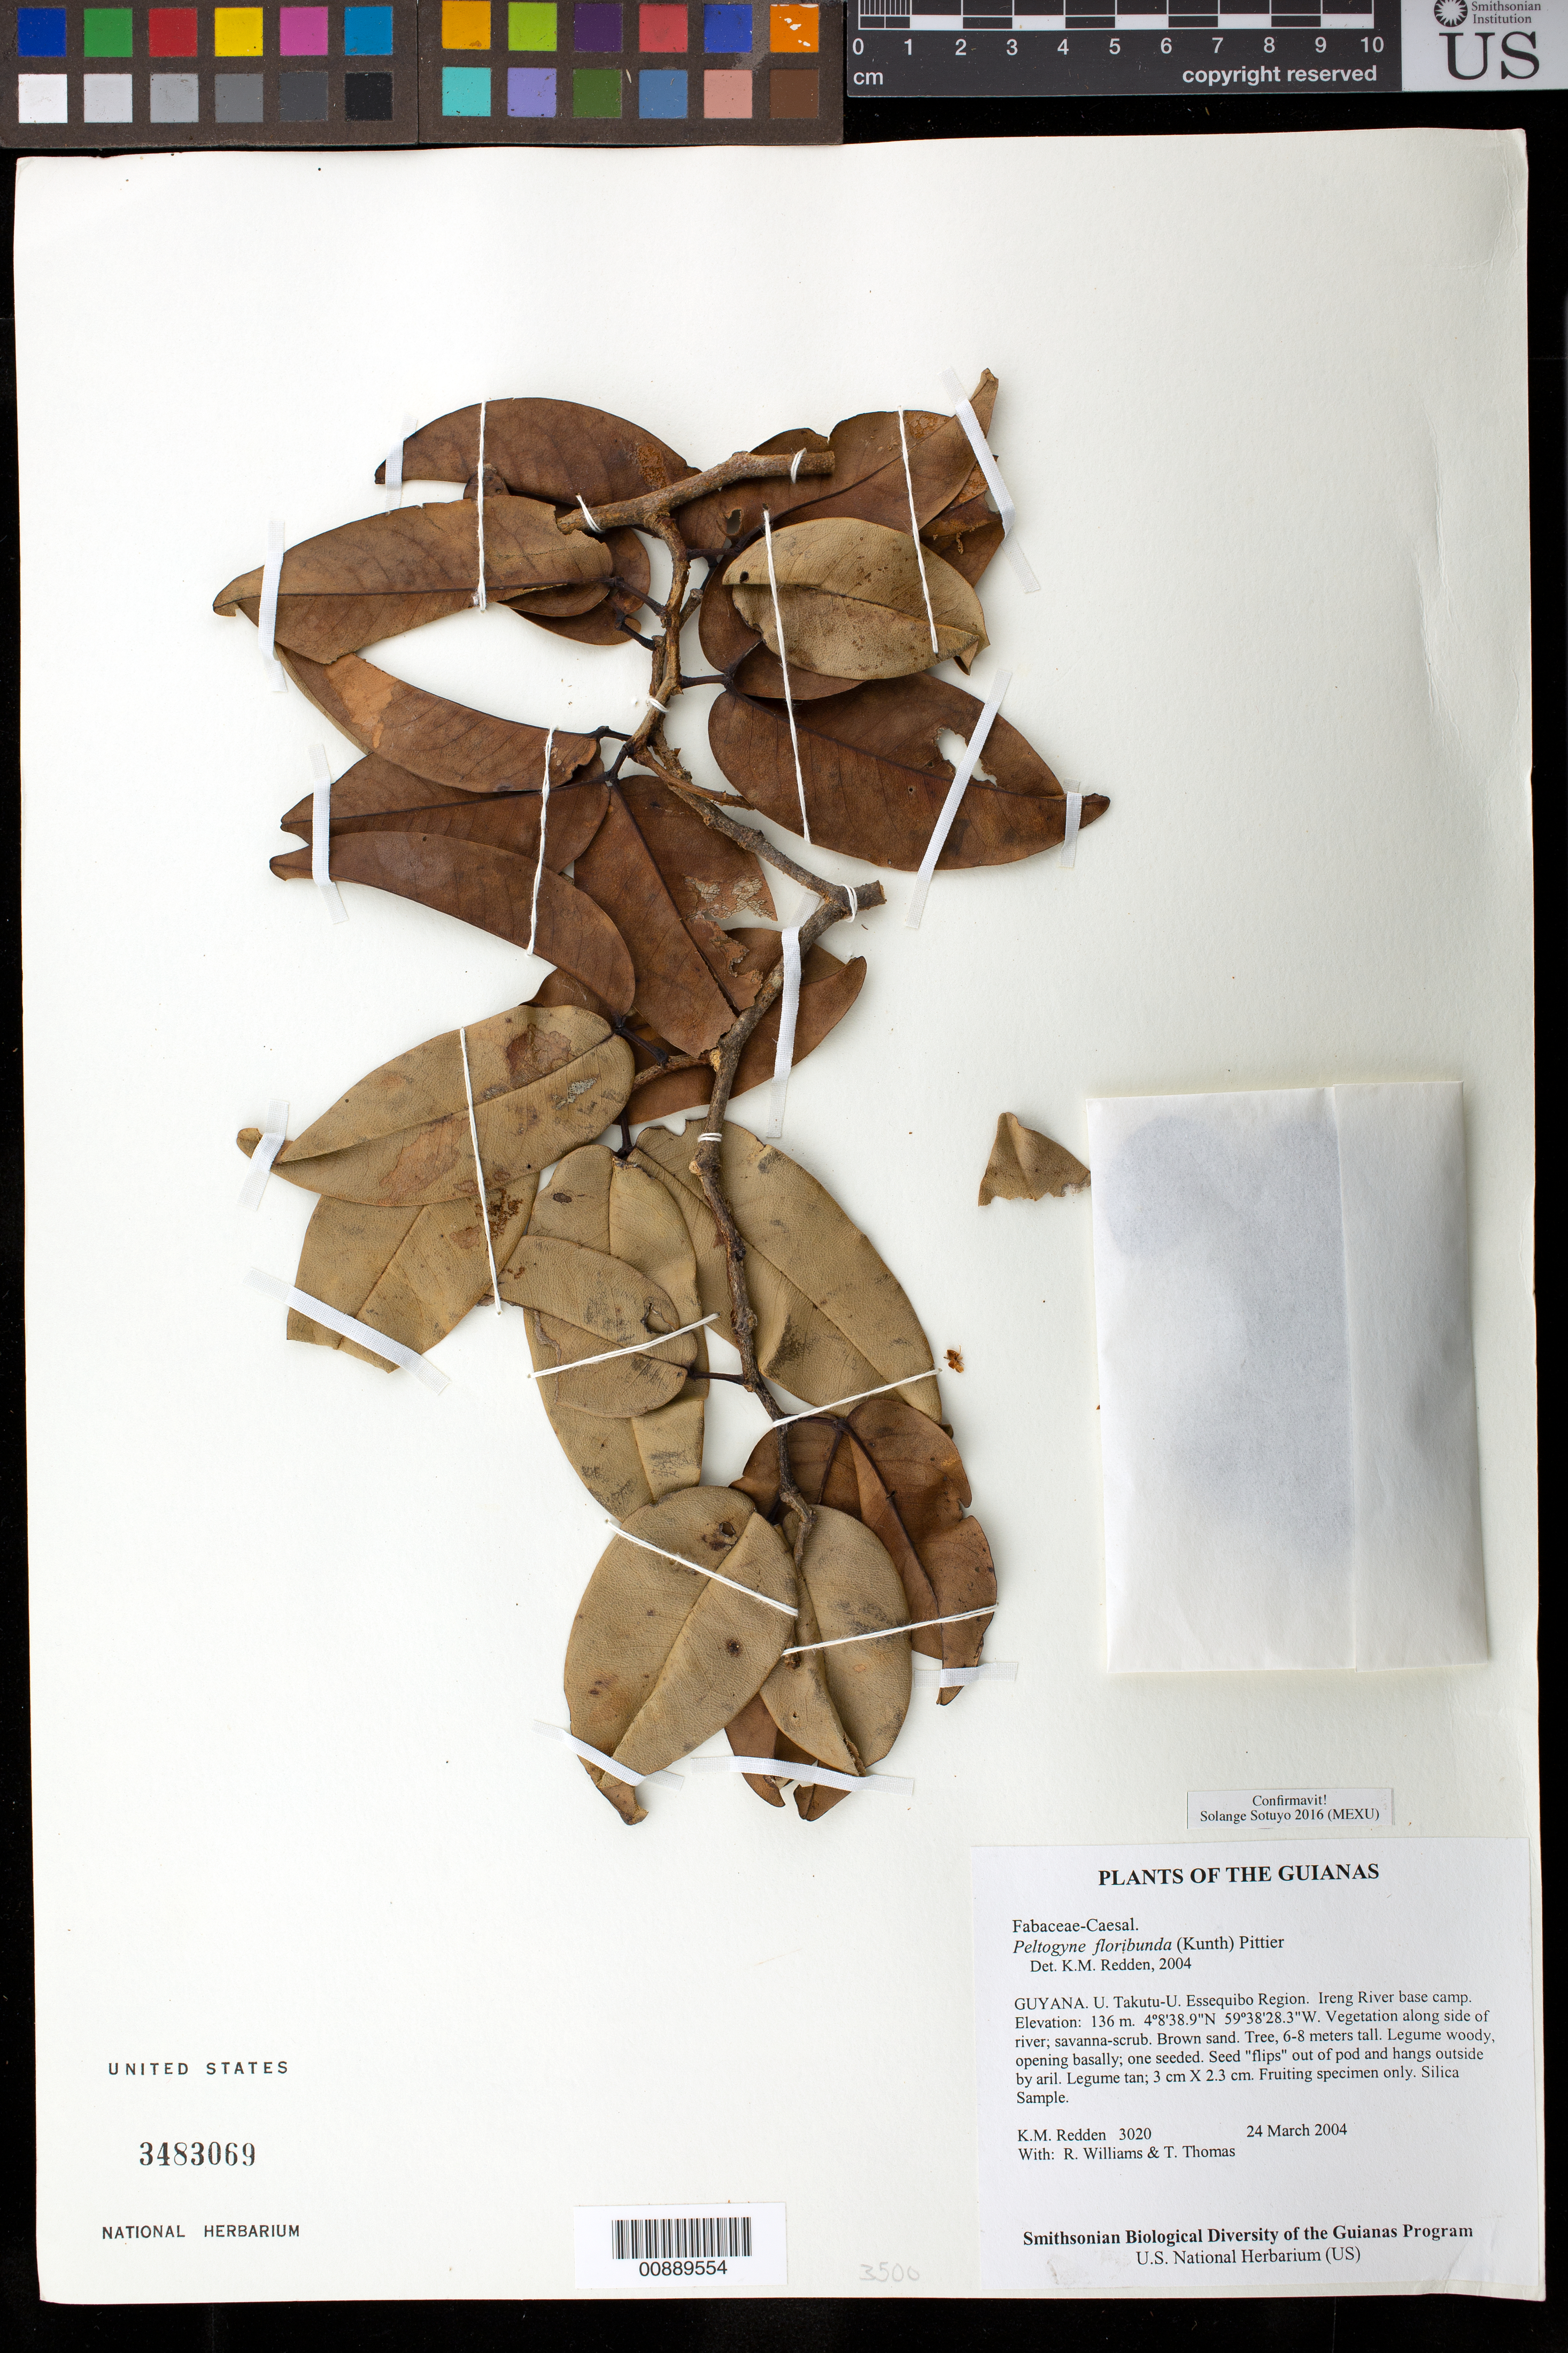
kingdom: Plantae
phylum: Tracheophyta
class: Magnoliopsida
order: Fabales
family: Fabaceae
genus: Peltogyne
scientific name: Peltogyne floribunda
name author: (Kunth) Pittier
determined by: Sotuyo, Solange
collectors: K. M. Redden, R. Williams & T. Thomas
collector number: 3020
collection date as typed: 24 March 2004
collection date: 2004-03-24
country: Guyana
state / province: U. Takutu-U. Essequibo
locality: Ireng River base camp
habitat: Vegetation along side of river; savanna-scrub. Brown sand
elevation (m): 136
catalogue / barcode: US 3483069